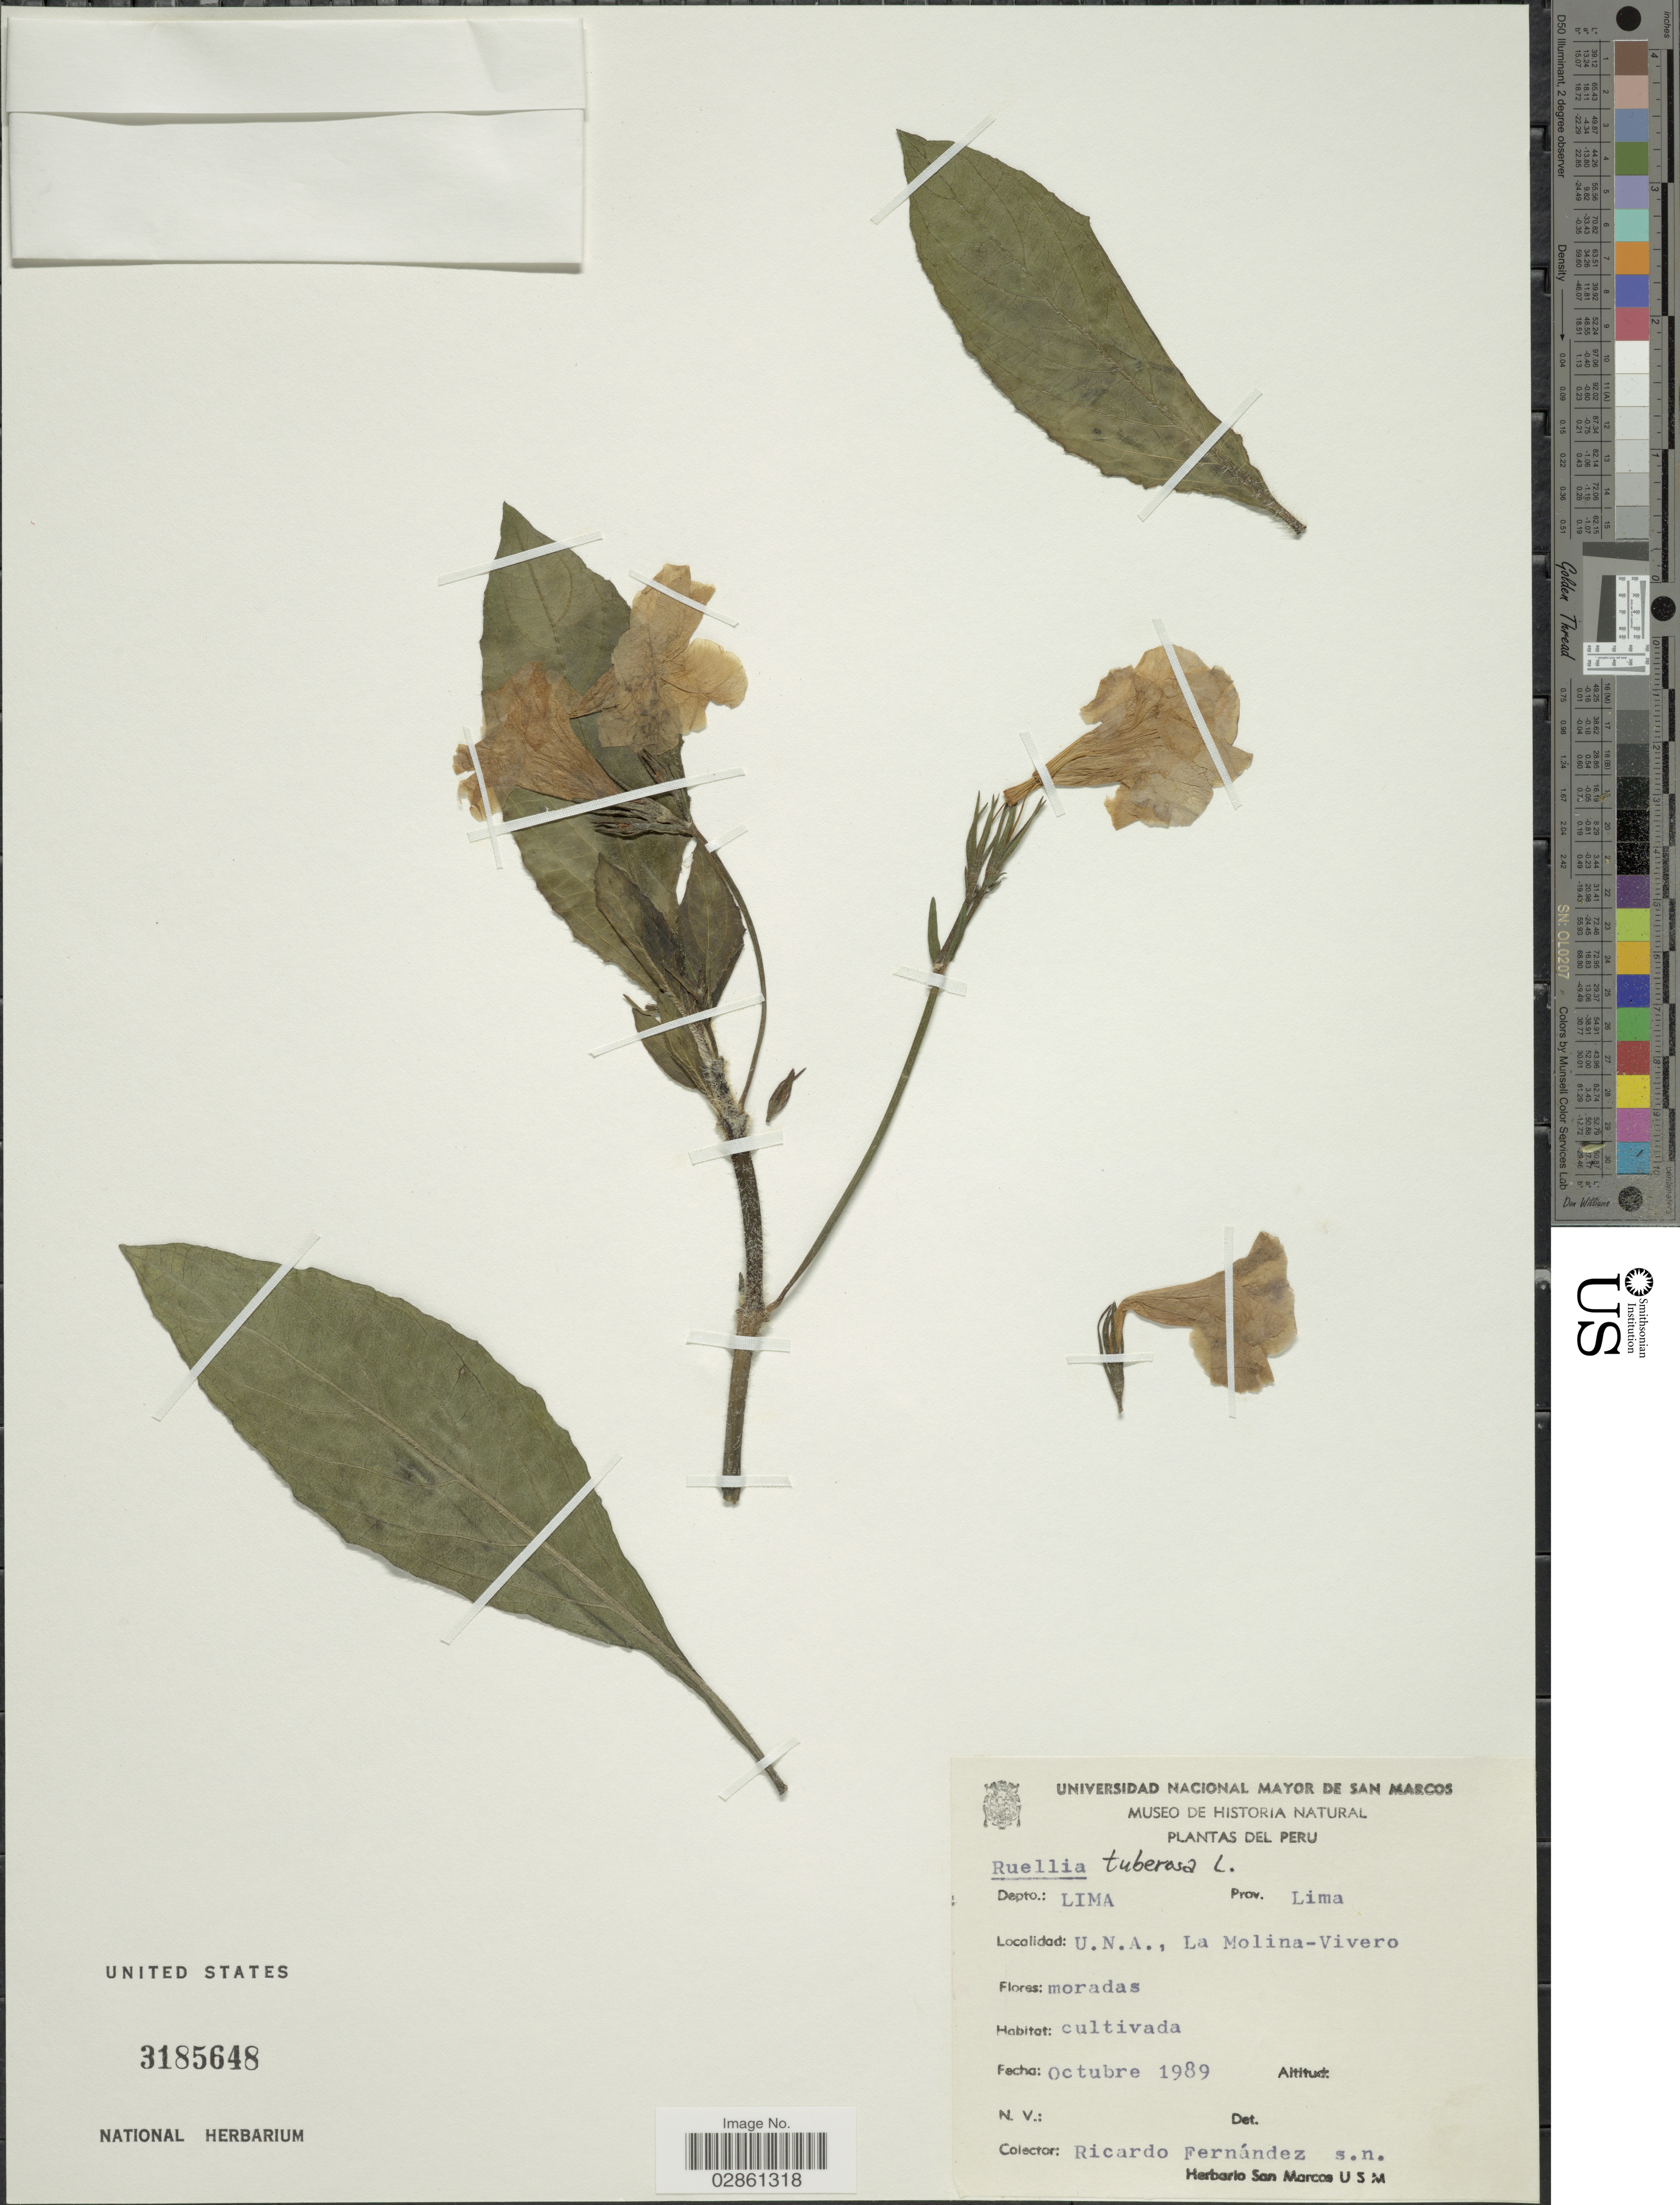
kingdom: Plantae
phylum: Tracheophyta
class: Magnoliopsida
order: Lamiales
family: Acanthaceae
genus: Ruellia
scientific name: Ruellia malacosperma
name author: Greenm.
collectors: R. Fernández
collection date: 1989-10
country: Peru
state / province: Lima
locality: Depto. Lima, Prov. Lima, U.N.A., La Molina-Vivero.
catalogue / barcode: US 3185648